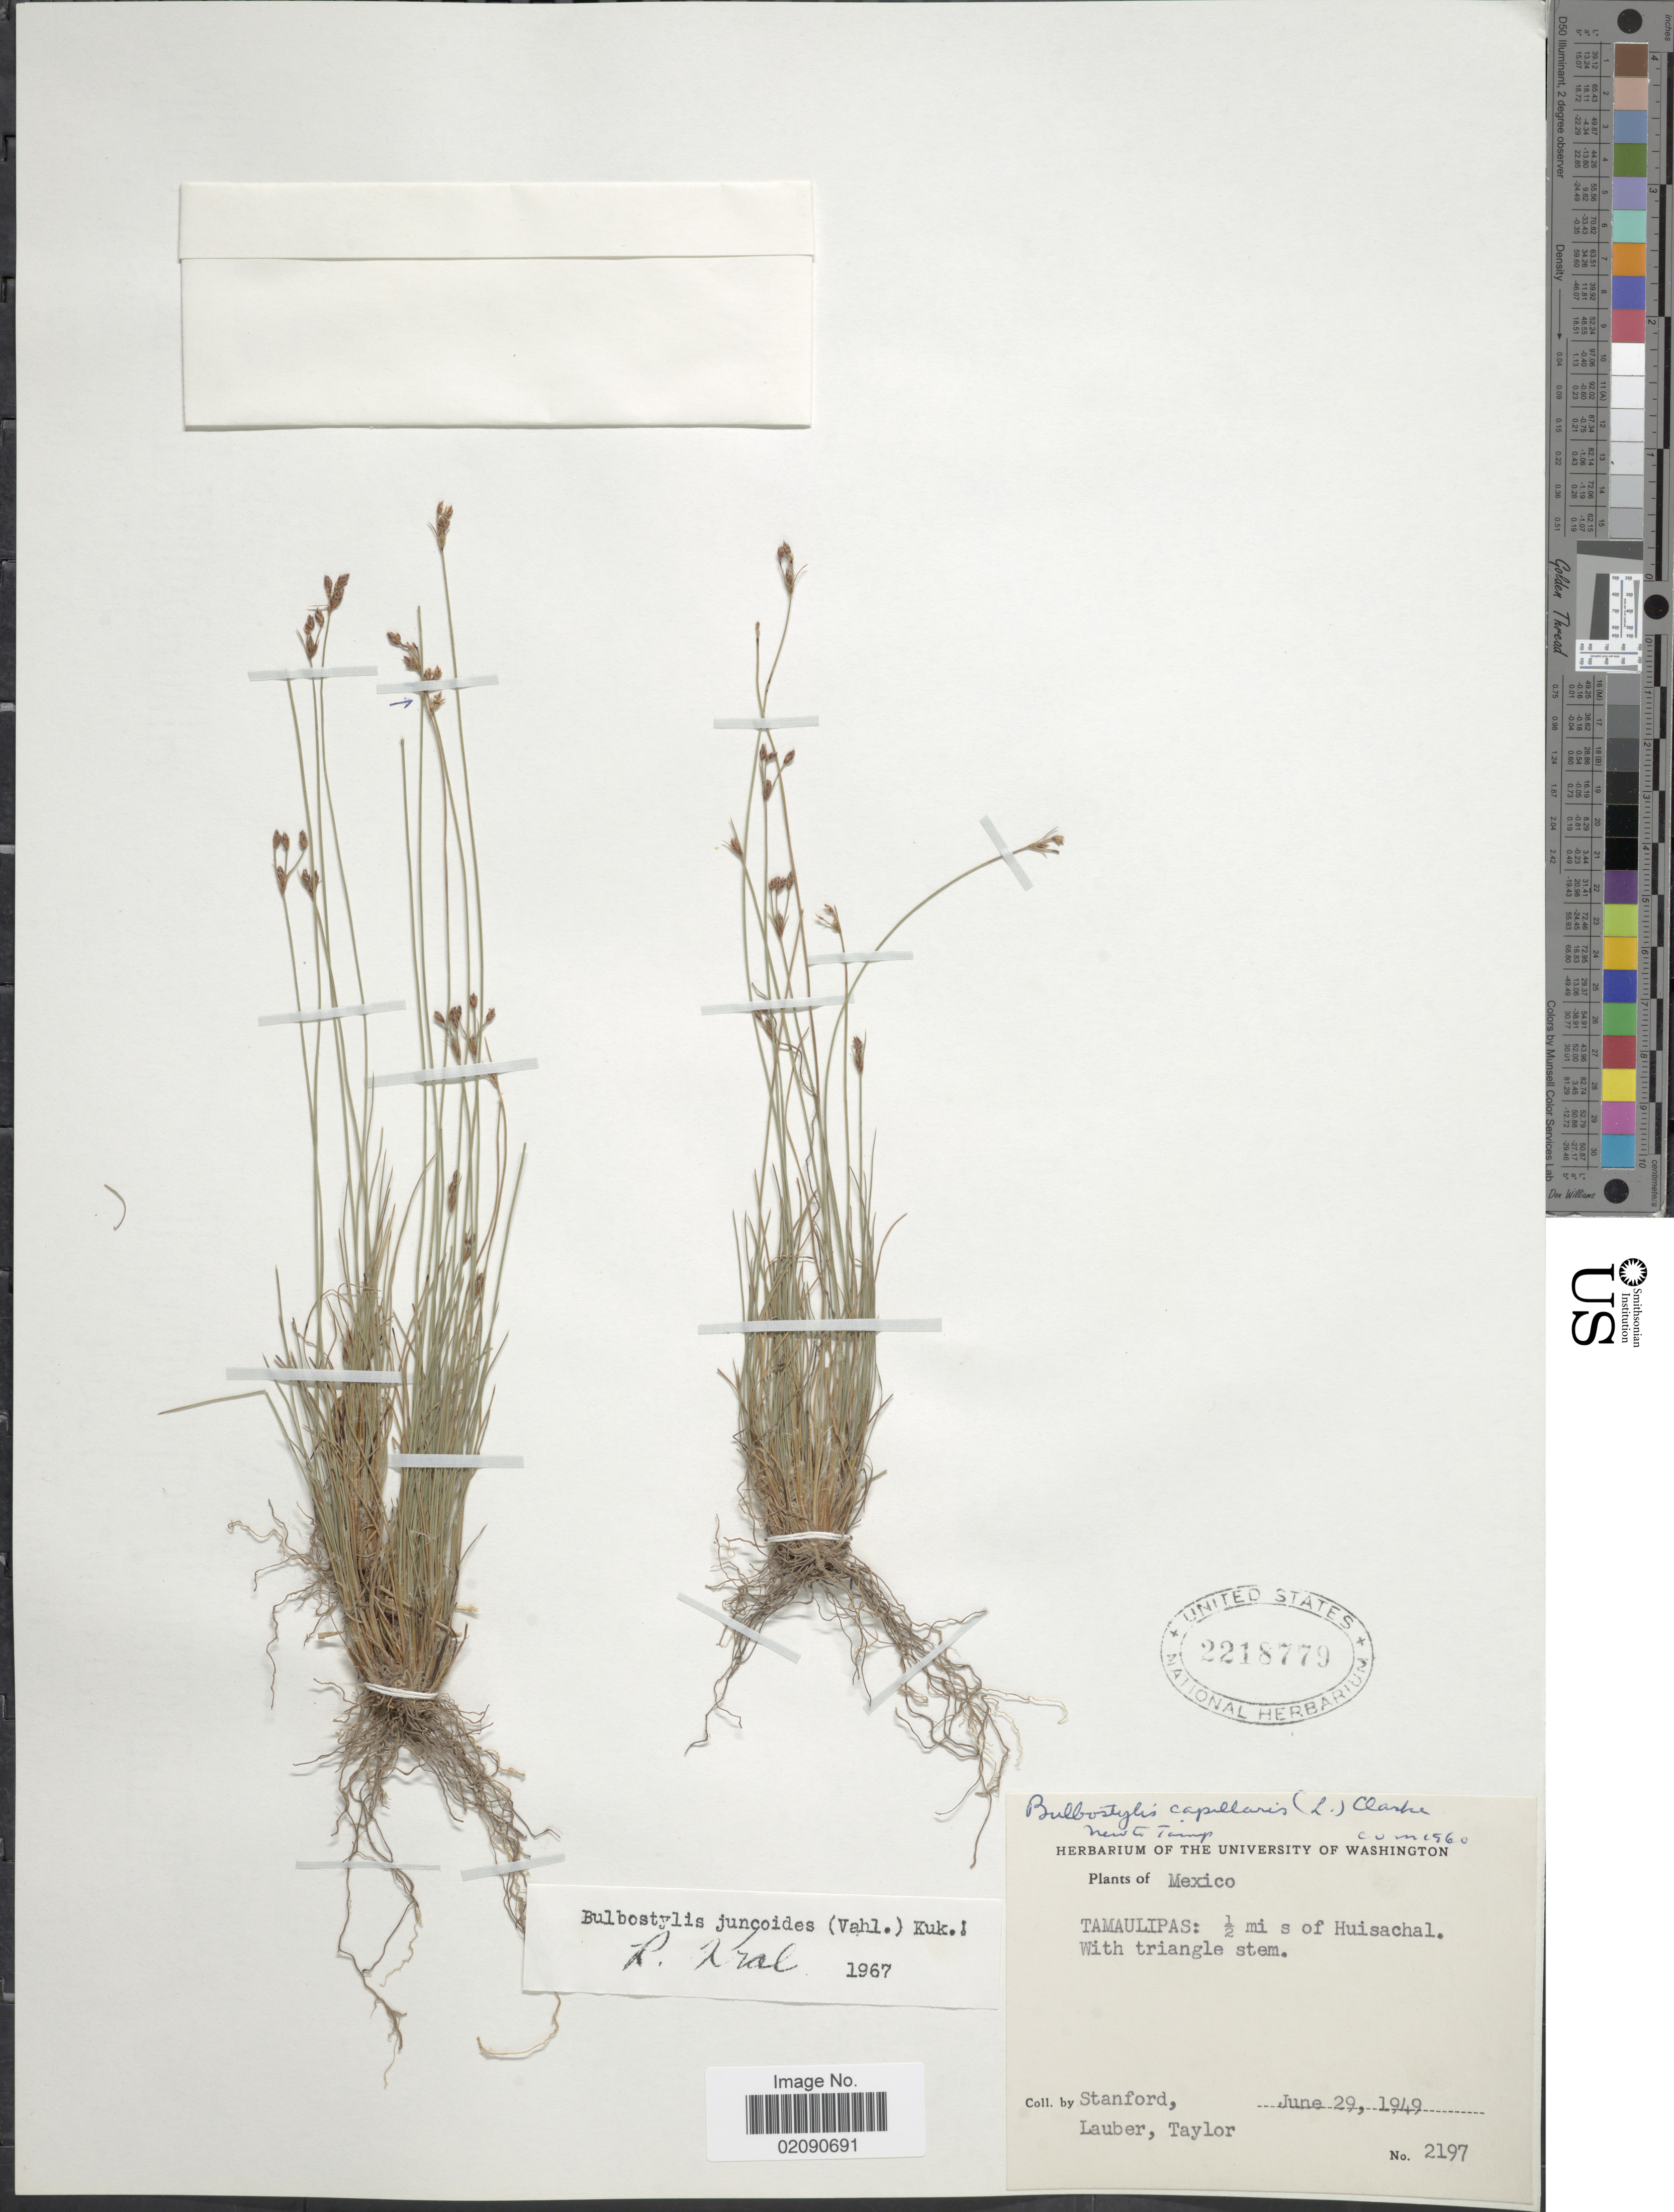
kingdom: Plantae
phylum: Tracheophyta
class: Liliopsida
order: Poales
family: Cyperaceae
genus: Bulbostylis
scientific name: Bulbostylis juncoides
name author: (Vahl) Kük. ex Herter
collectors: -. Stanford, Lauber, -- & -- Taylor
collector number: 2197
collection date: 1949-06-29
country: Mexico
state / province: Tamaulipas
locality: Tamaulipas: ½ mi s of Huisachal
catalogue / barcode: US 2218779